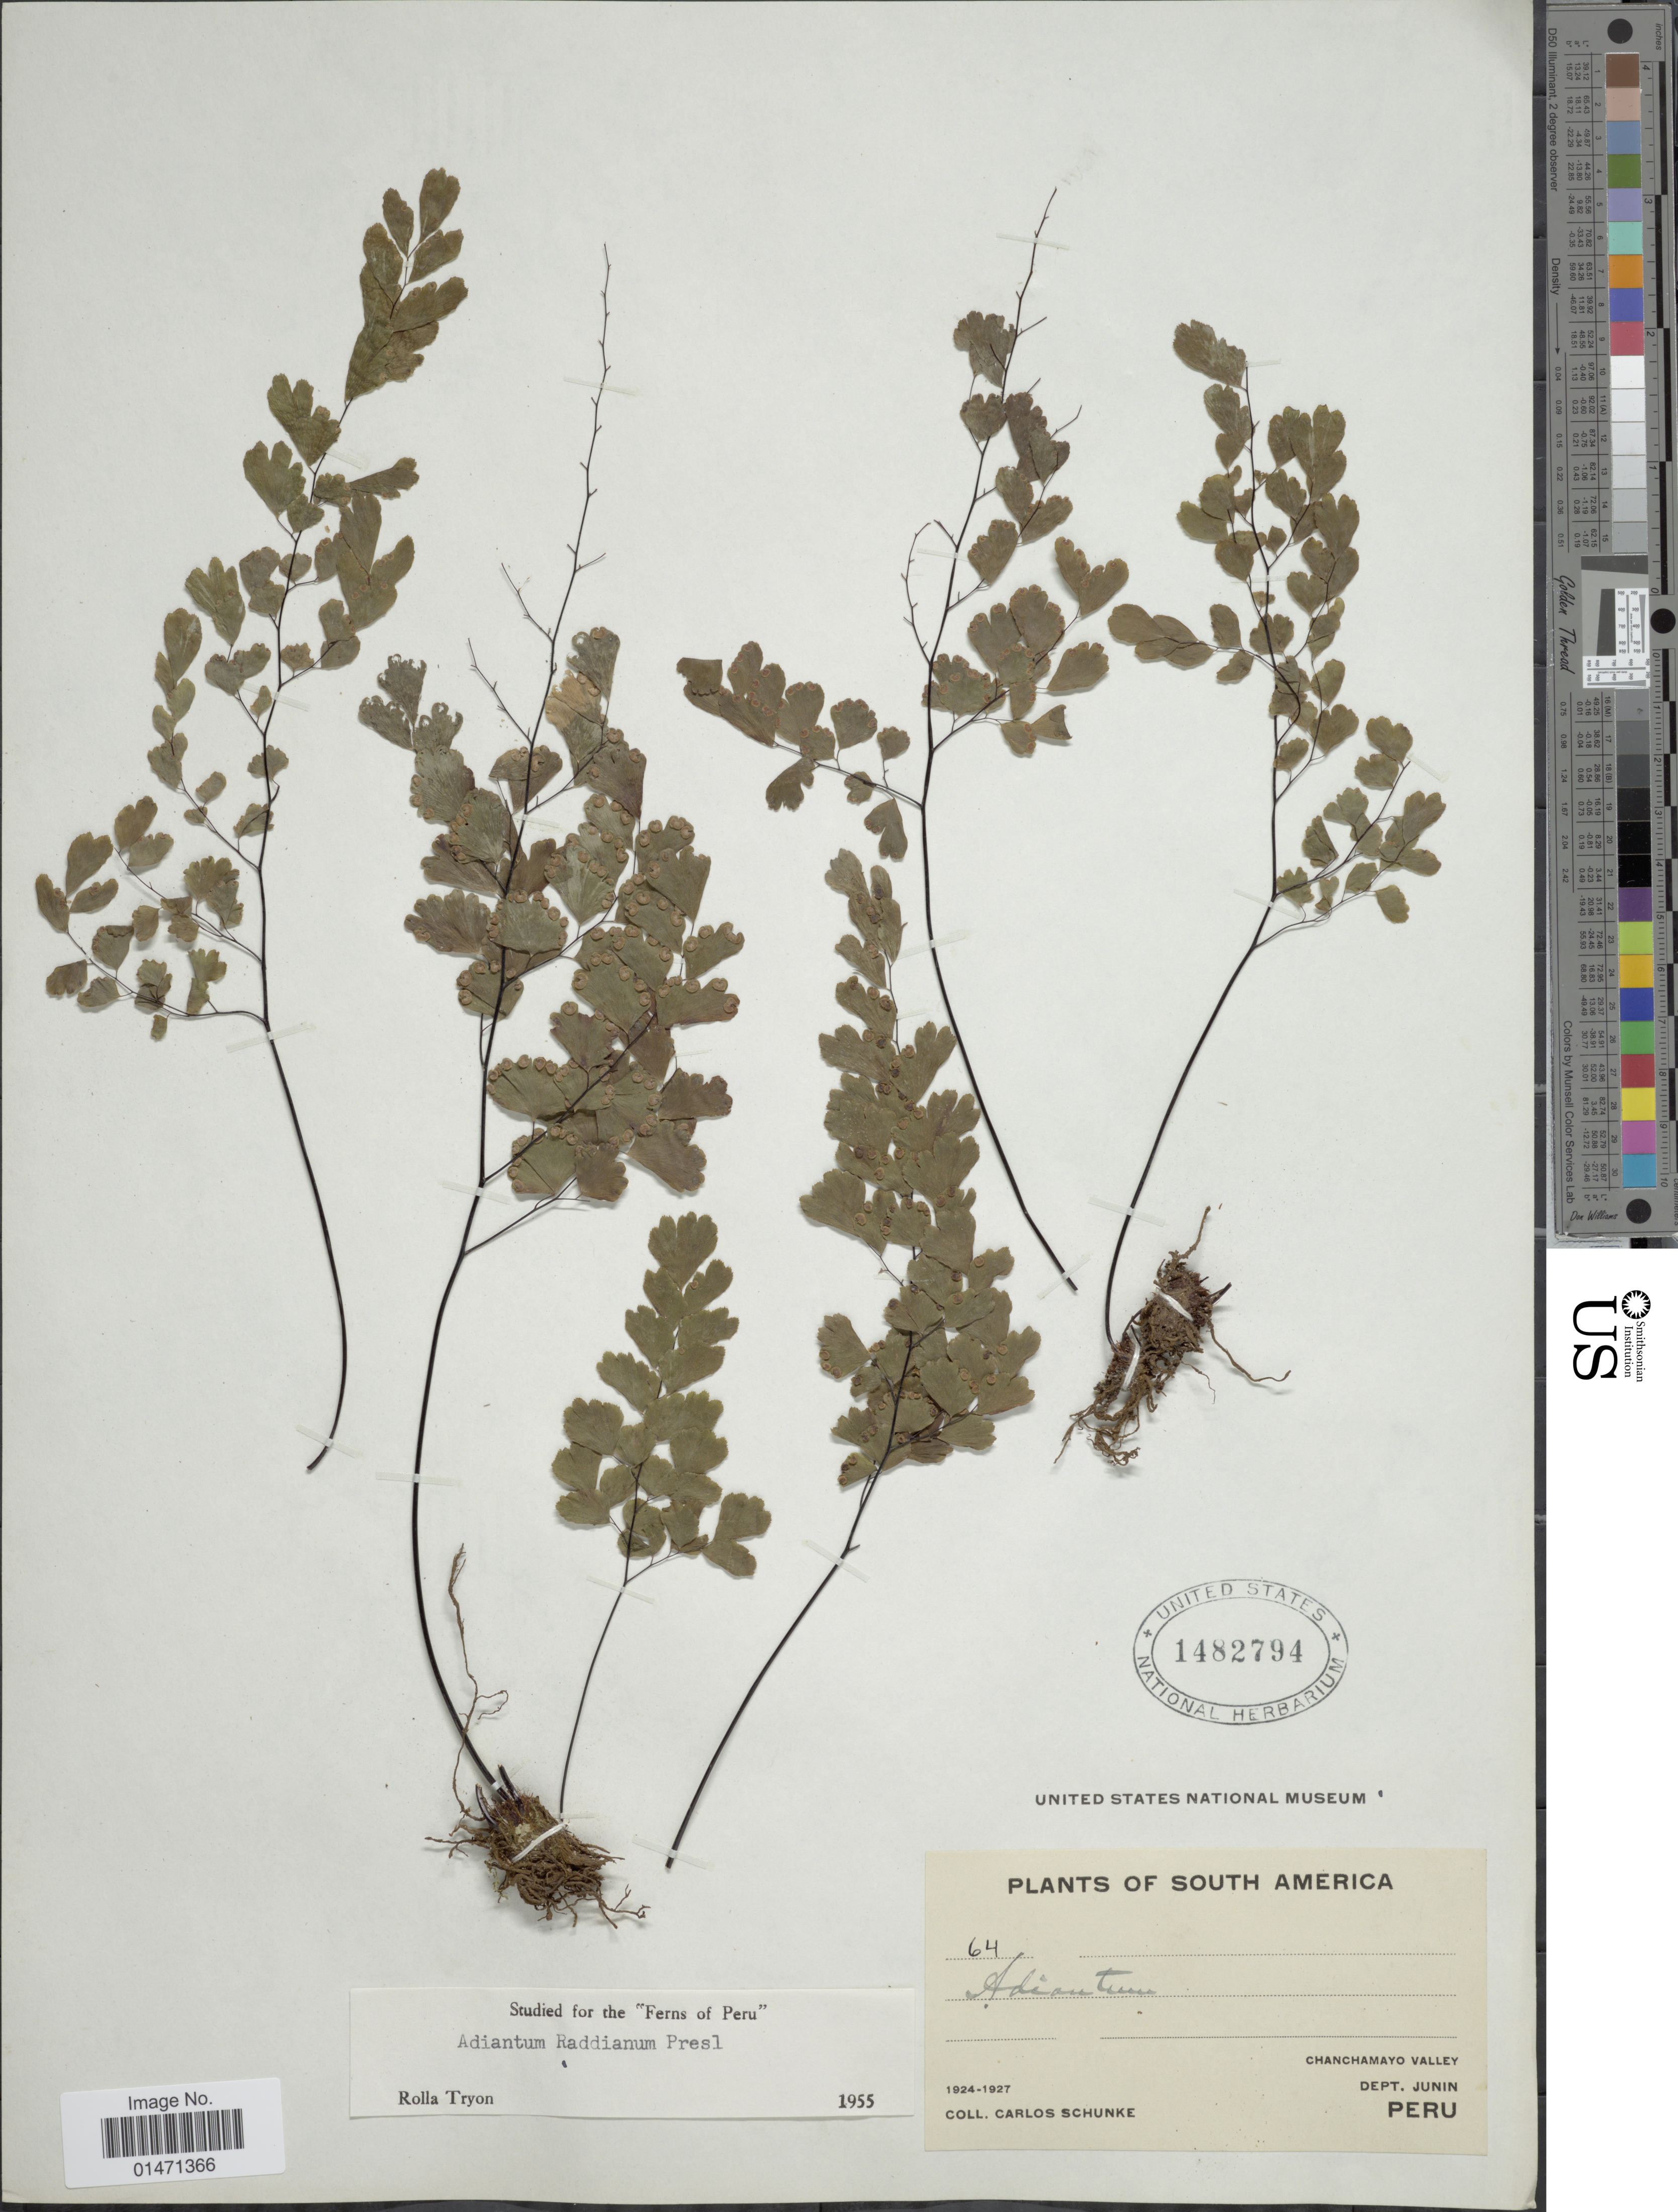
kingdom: Plantae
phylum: Tracheophyta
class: Polypodiopsida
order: Polypodiales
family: Pteridaceae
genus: Adiantum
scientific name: Adiantum raddianum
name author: C. Presl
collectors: C. Schunke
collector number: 64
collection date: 1924/1927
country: Peru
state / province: Junín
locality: Plants of South America, Chanchamayo valley, Dept. Junin, Peru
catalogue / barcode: US 1482794